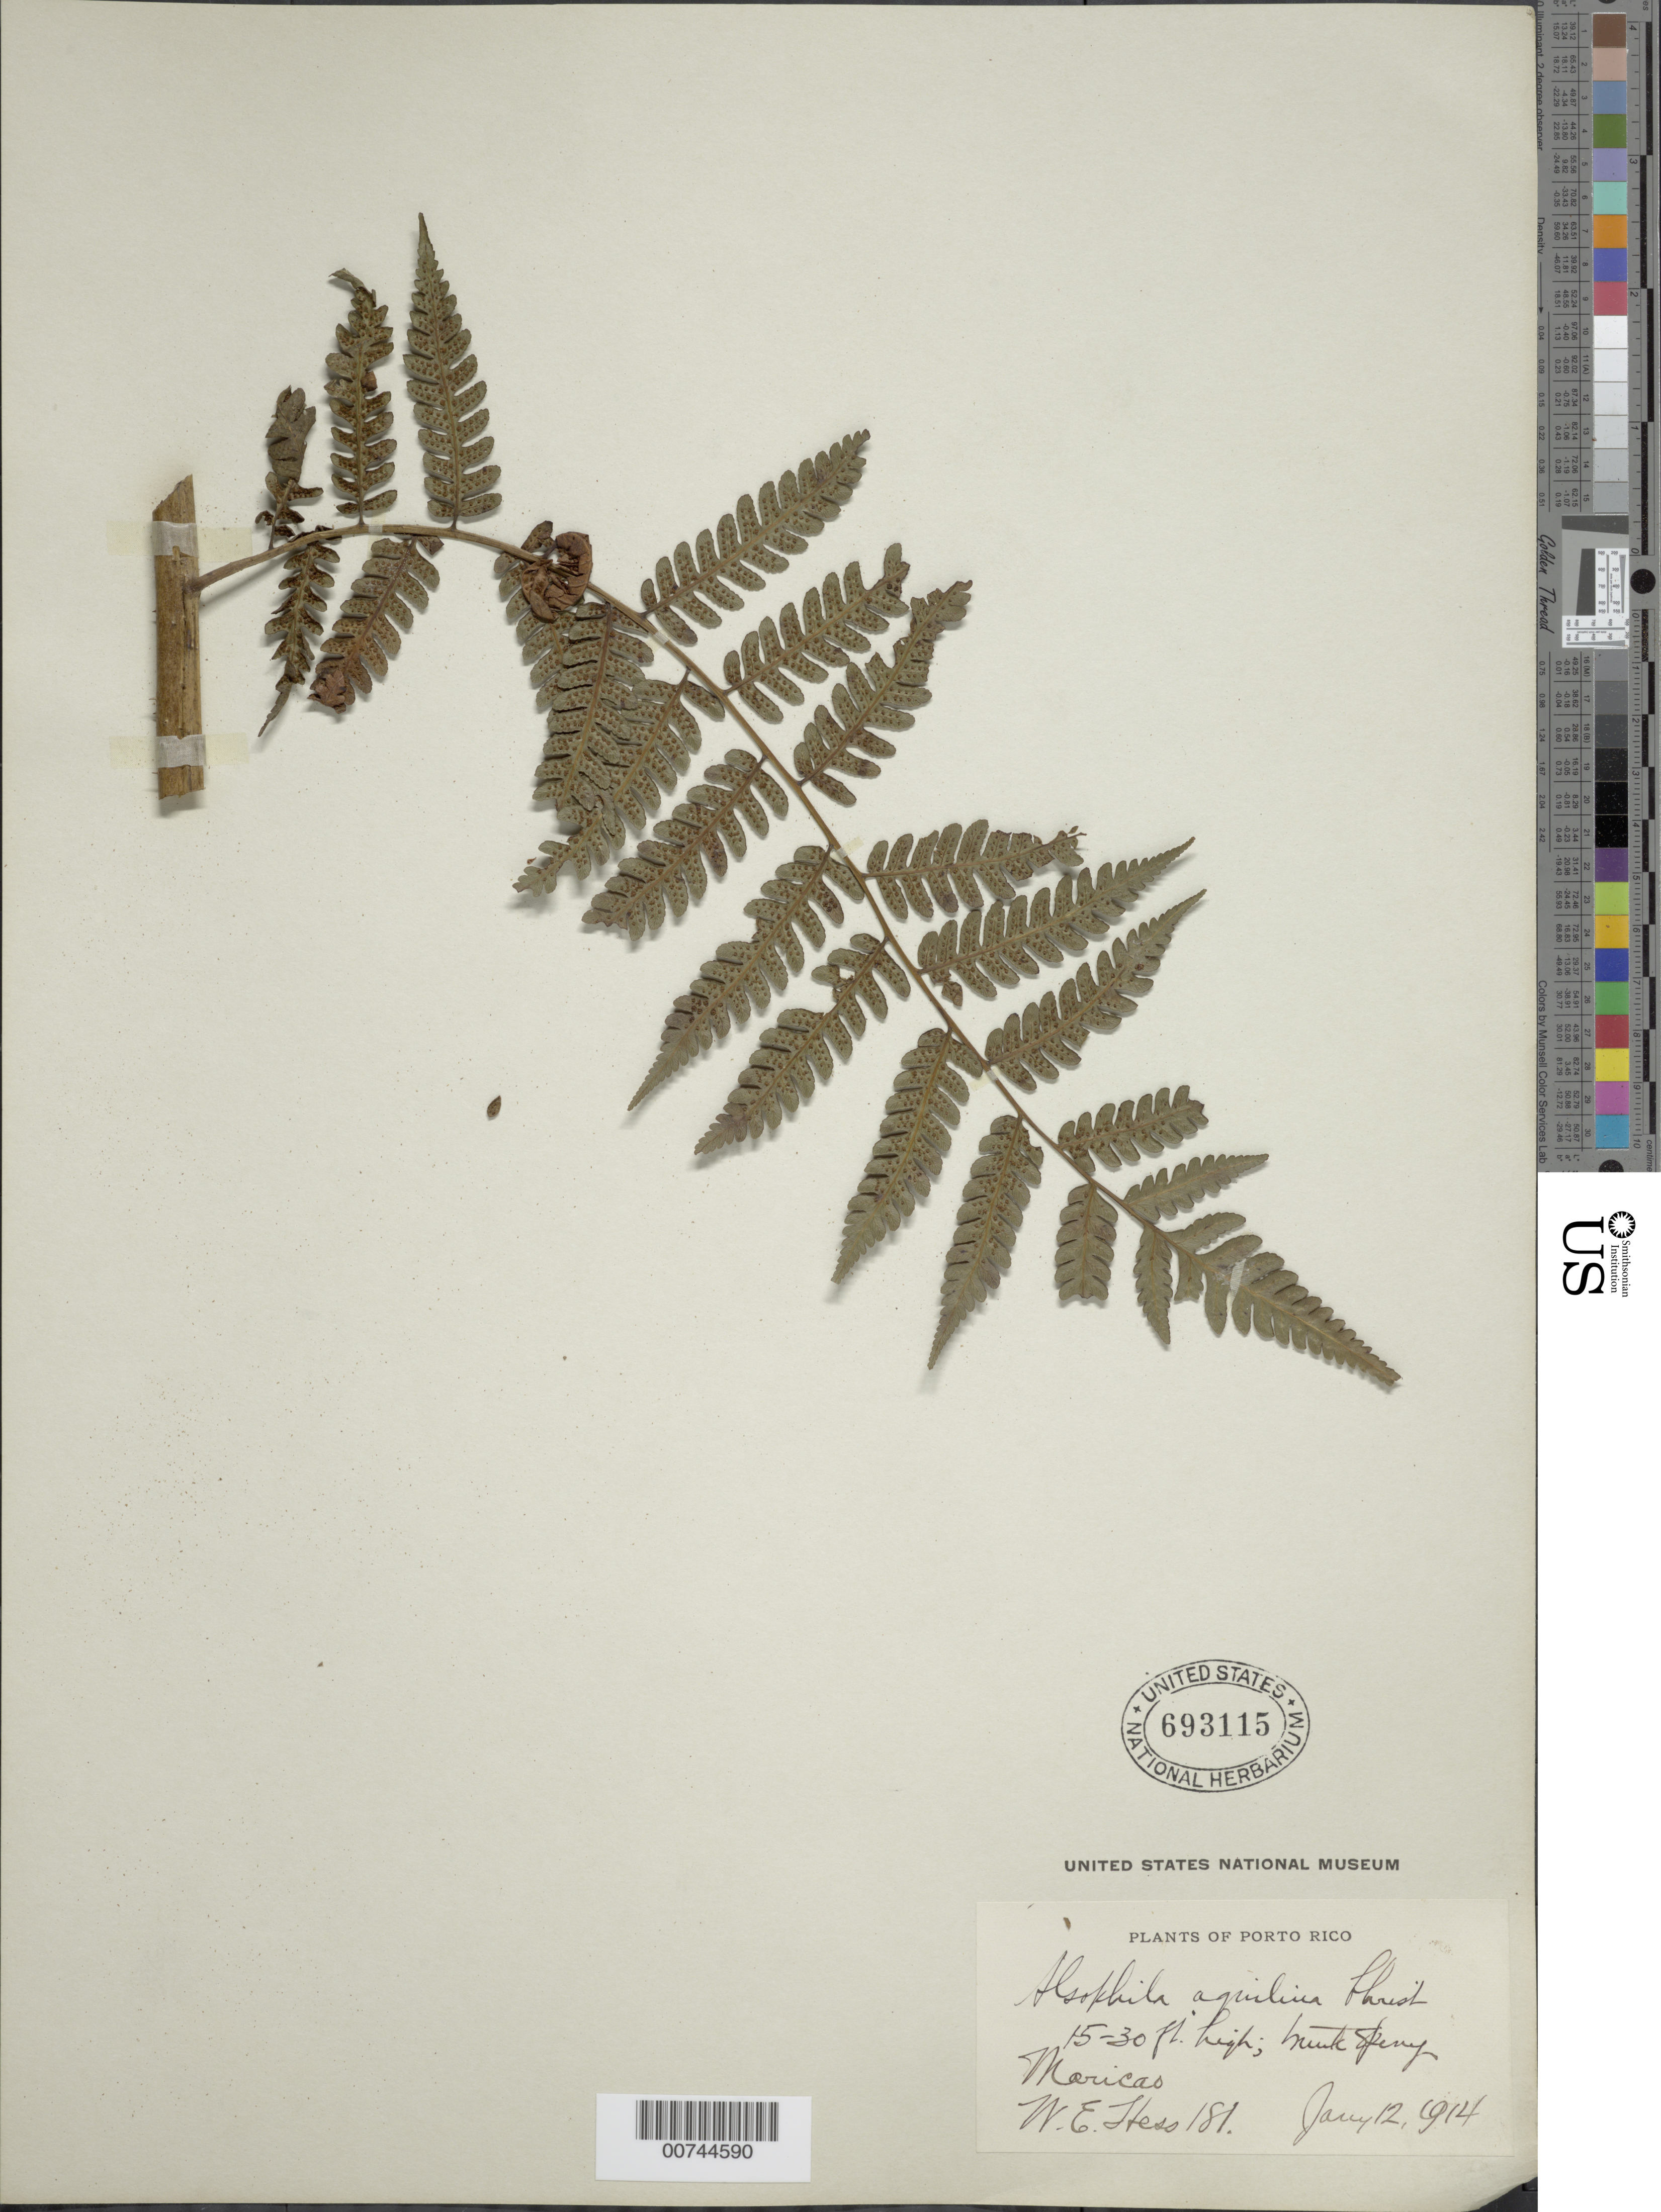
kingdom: Plantae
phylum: Tracheophyta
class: Polypodiopsida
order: Cyatheales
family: Cyatheaceae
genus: Cyathea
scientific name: Cyathea parvula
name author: (Jenman) Domin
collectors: W. Hess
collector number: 181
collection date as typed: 12 Jun 1914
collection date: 1914-06-12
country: Puerto Rico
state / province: Maricao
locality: Maricao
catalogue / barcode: US 693115